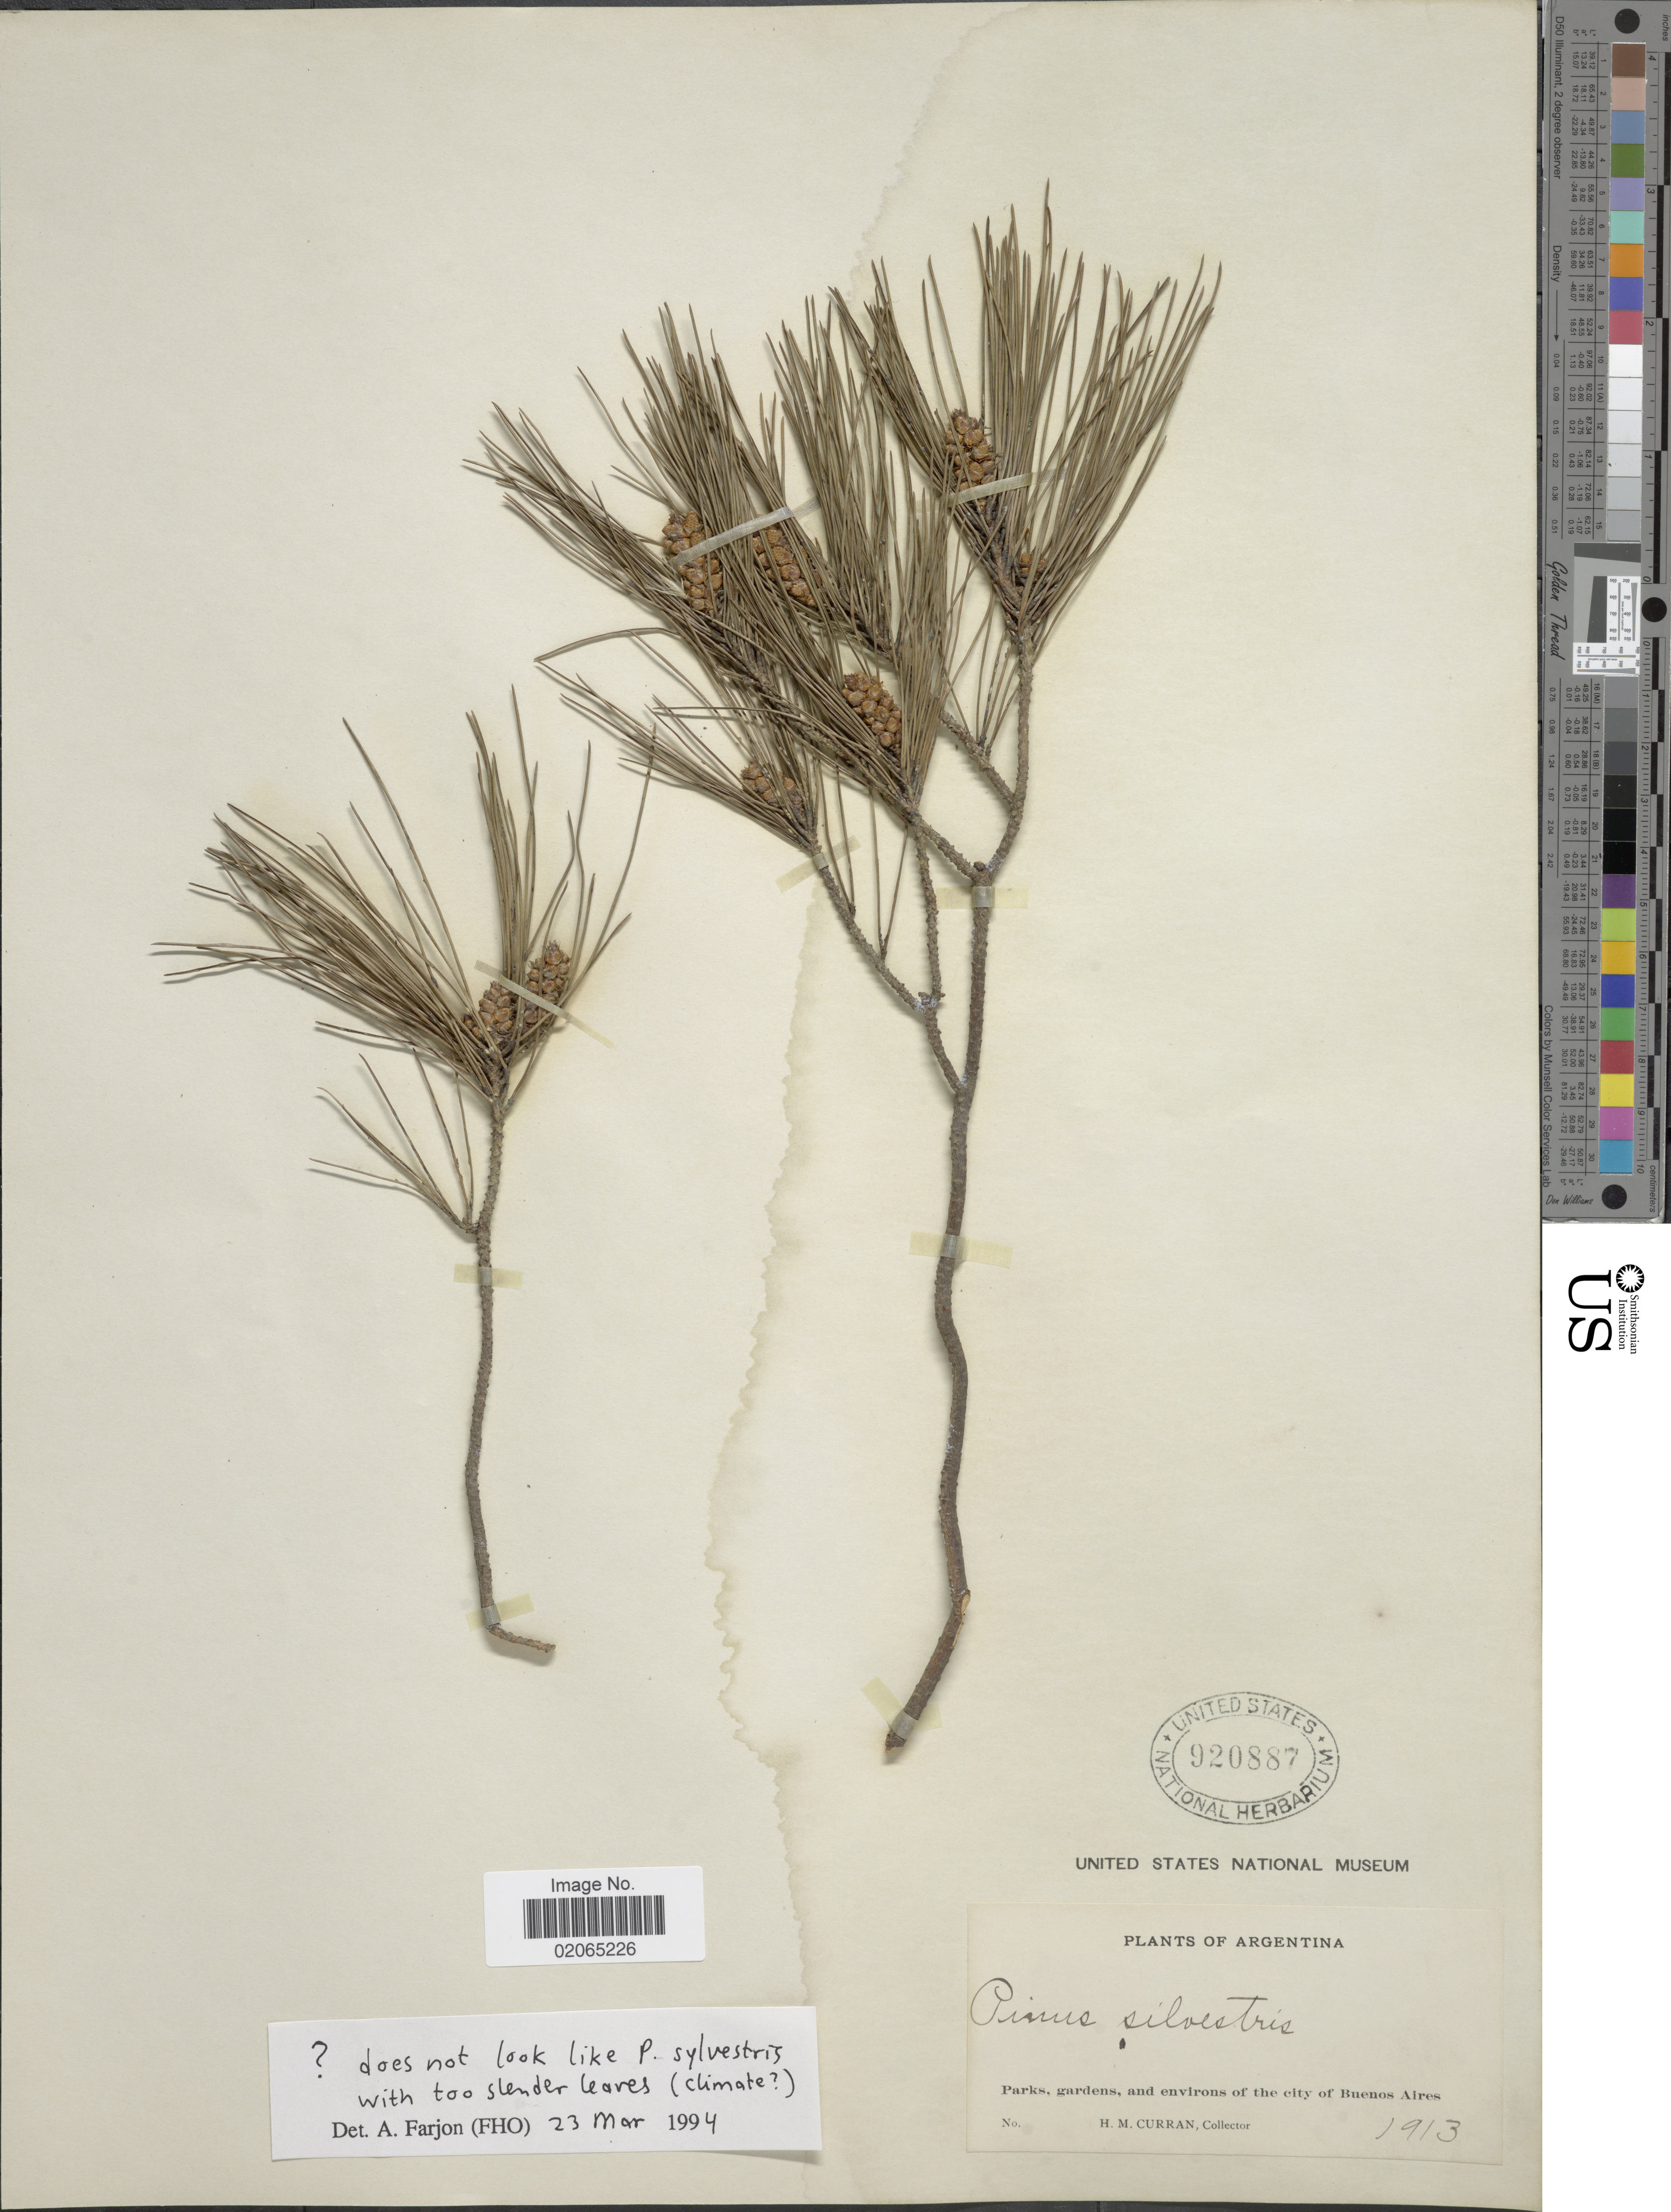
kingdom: Plantae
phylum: Tracheophyta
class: Pinopsida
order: Pinales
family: Pinaceae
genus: Pinus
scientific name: Pinus sp.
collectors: H. M. Curran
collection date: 1913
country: Argentina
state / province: Buenos Aires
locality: Parks, gardens, and environs of the city of Buenos Aires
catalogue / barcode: US 920887